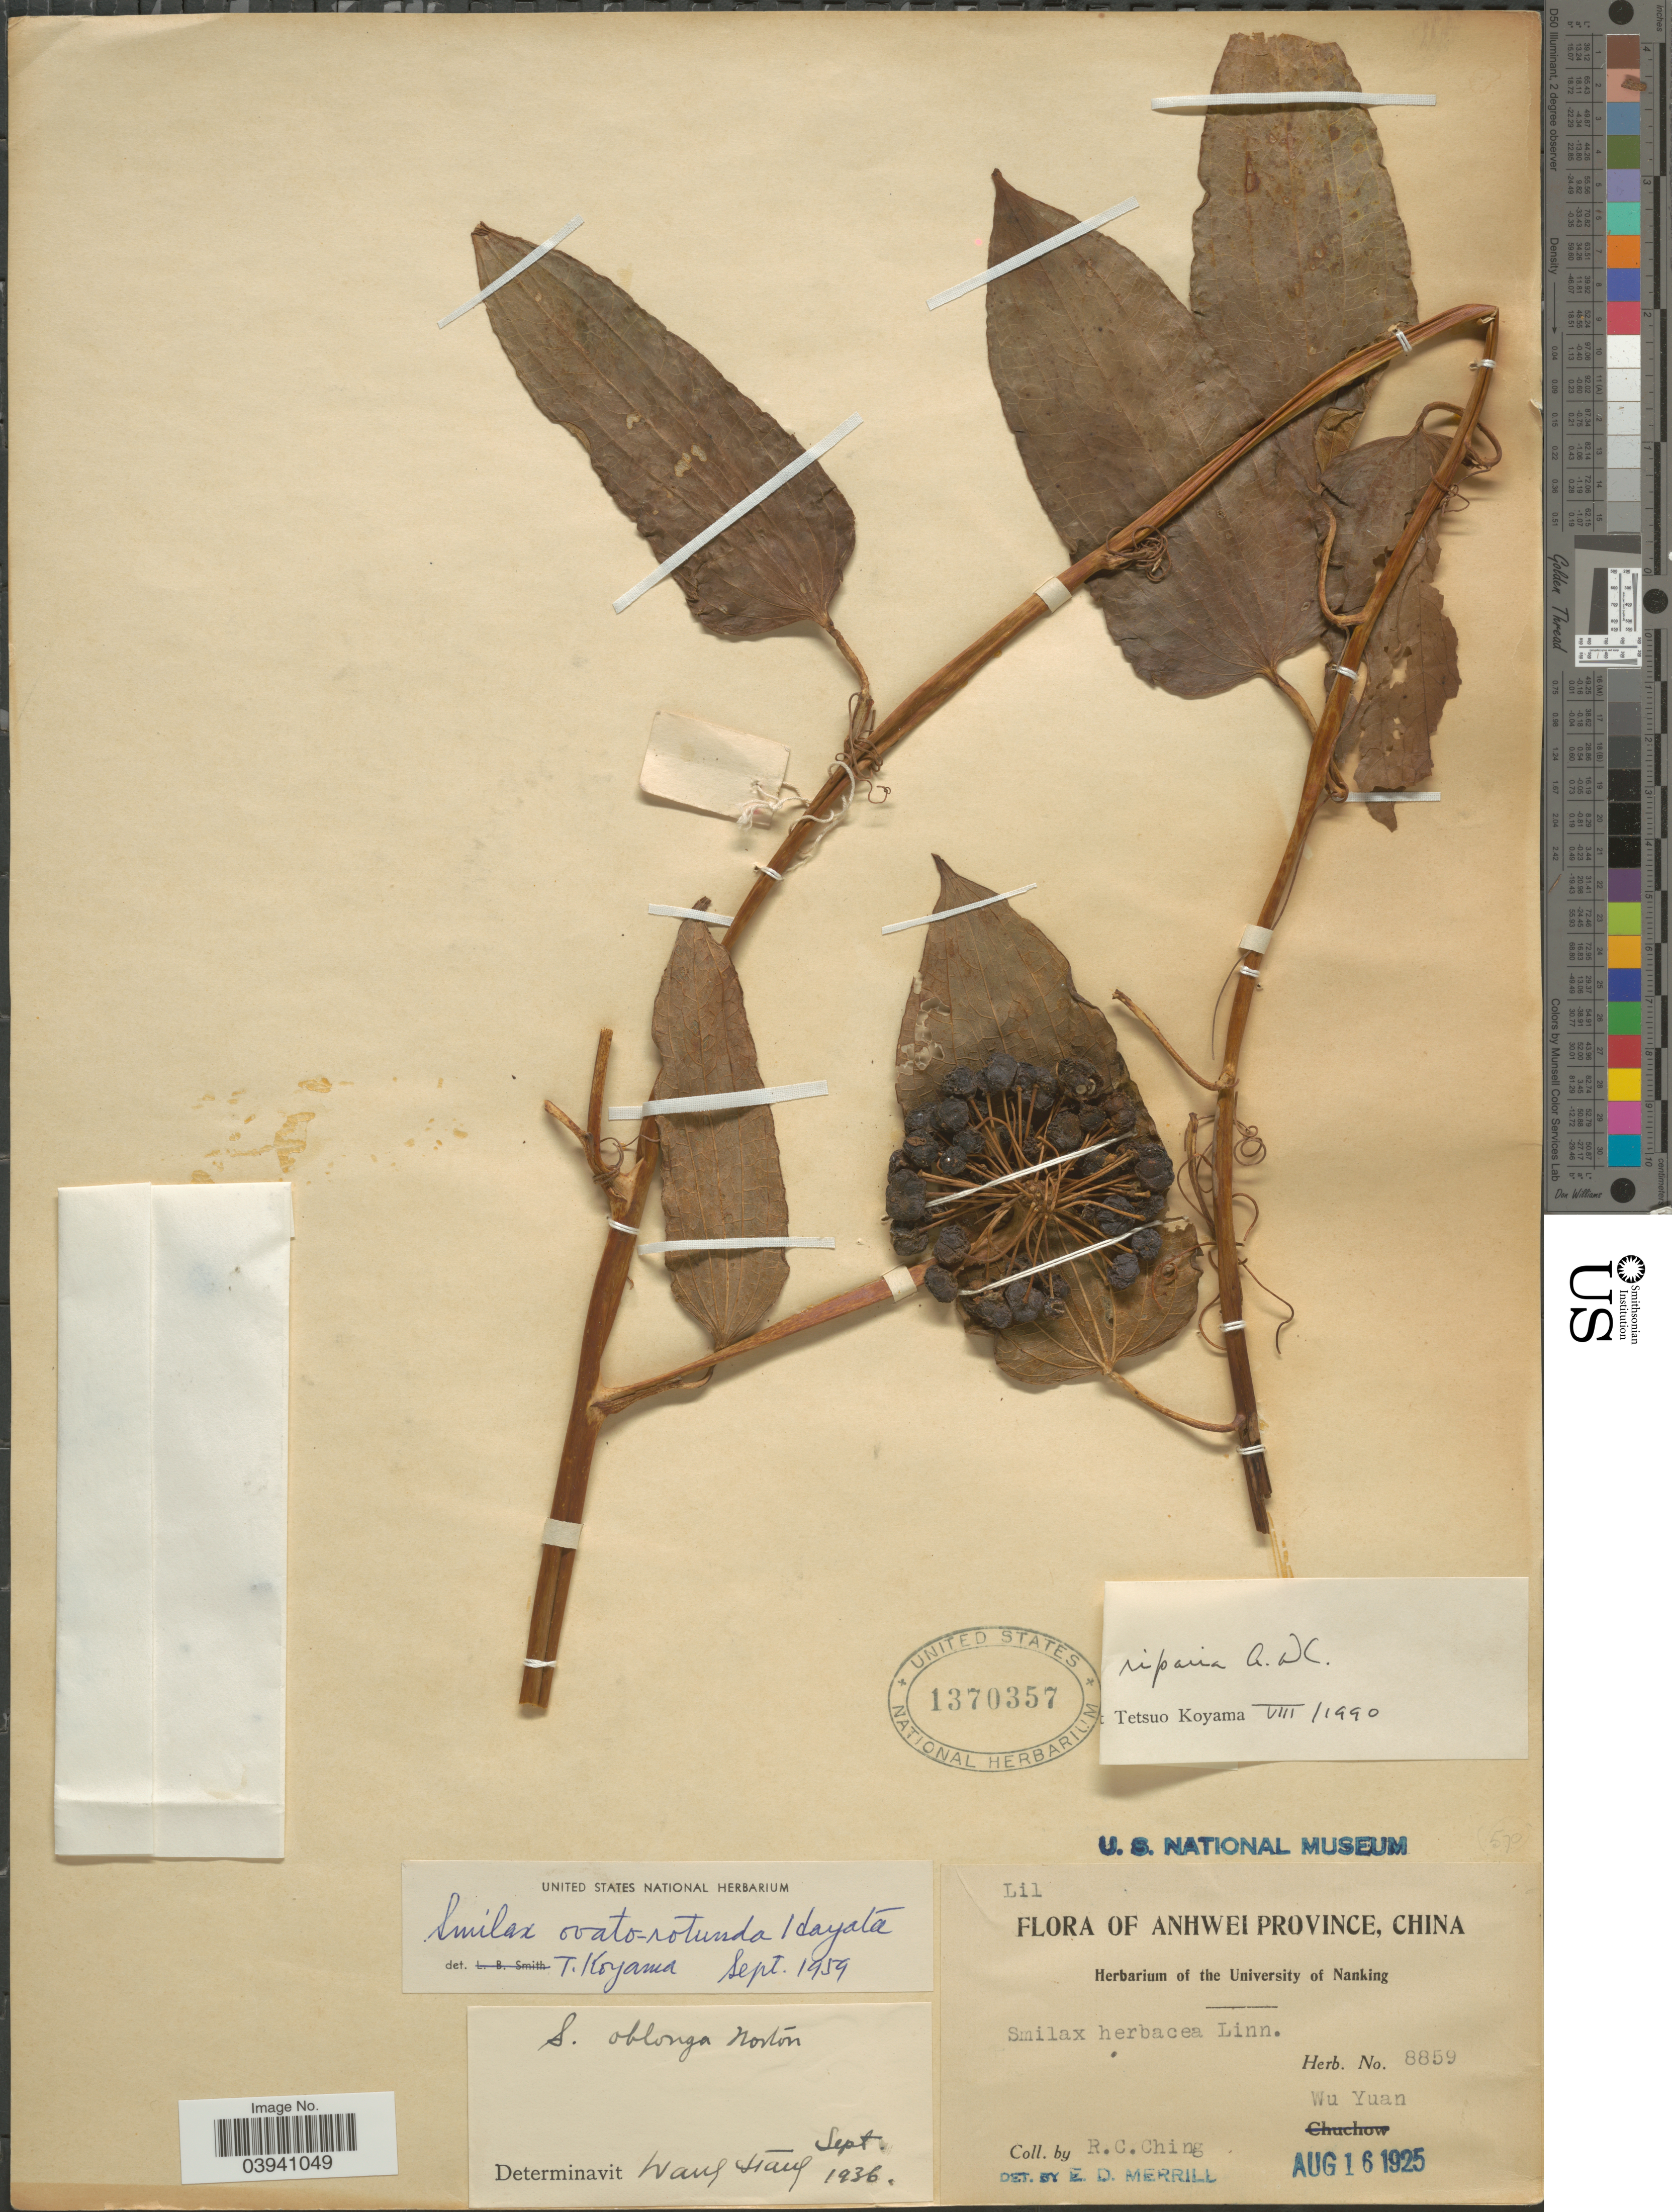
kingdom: Plantae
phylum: Tracheophyta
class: Liliopsida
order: Liliales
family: Smilacaceae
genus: Smilax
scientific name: Smilax riparia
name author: A. DC.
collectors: R. C. Ching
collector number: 8859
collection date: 1925-08-16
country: China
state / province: Anhui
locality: Anhwei Province. Wu Yuan.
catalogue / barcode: US 1370357